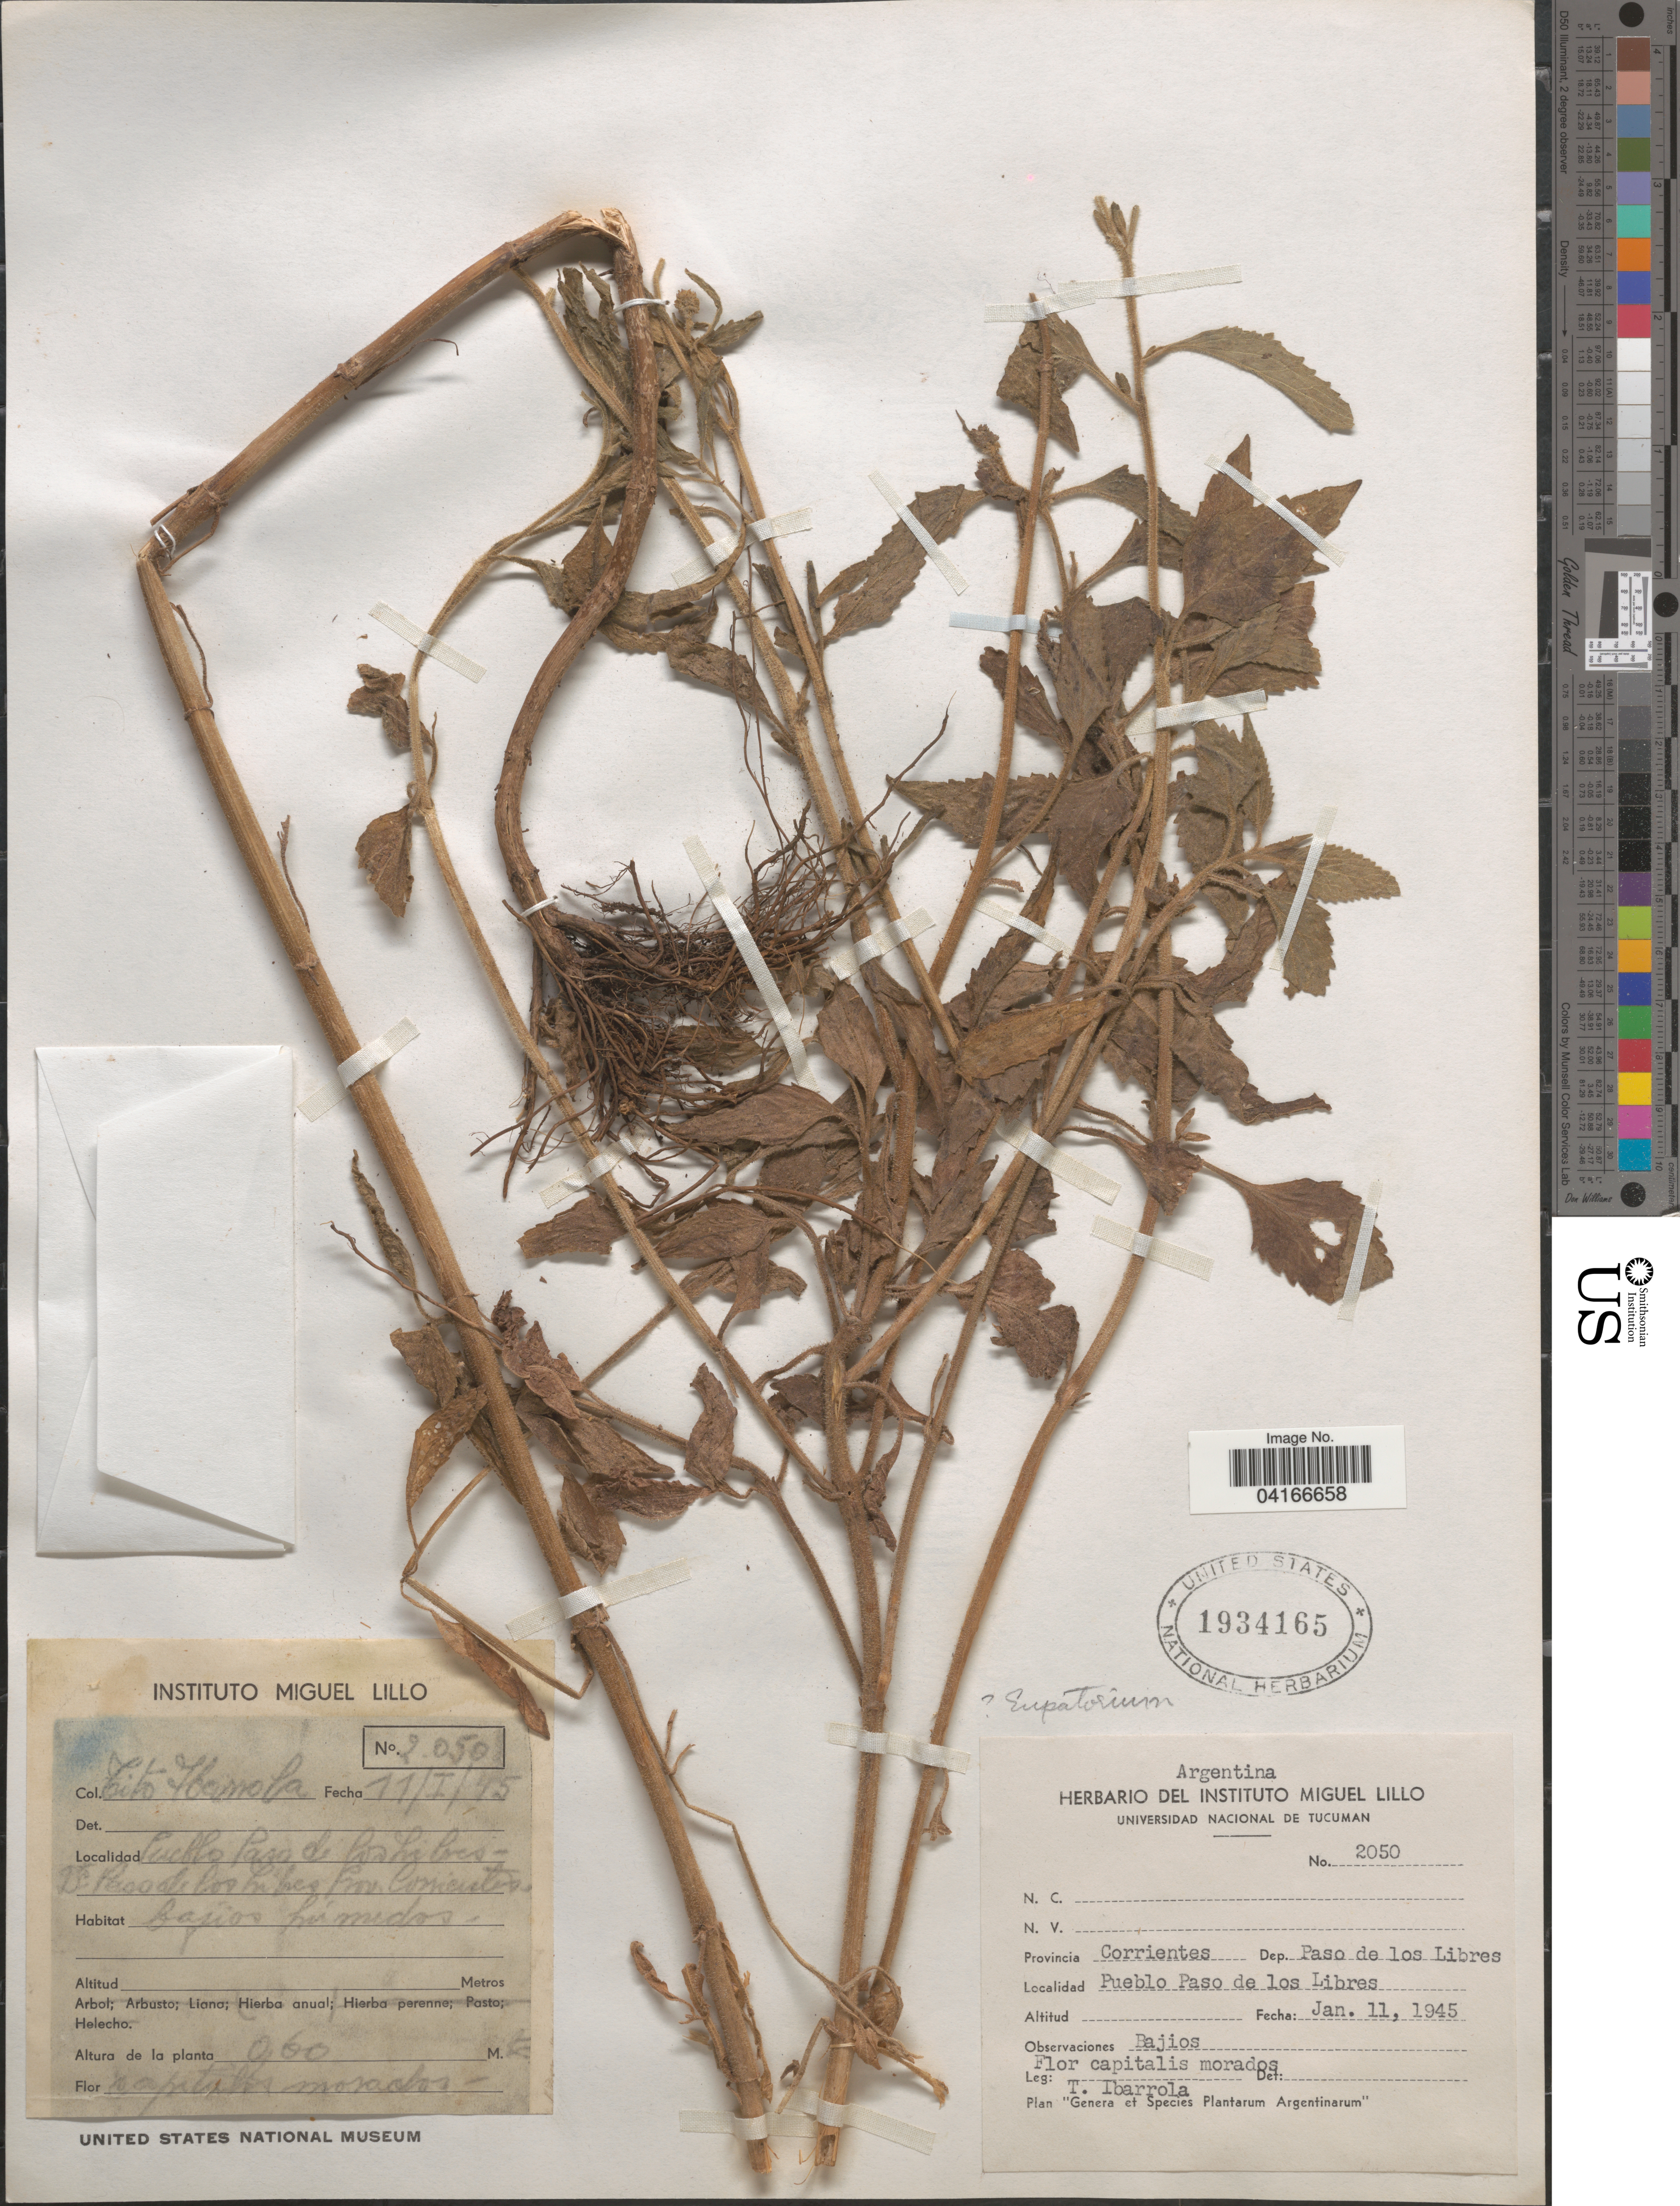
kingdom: Plantae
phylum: Tracheophyta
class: Magnoliopsida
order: Asterales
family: Asteraceae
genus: Eupatorium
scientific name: Eupatorium sp.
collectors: T. Ibarrola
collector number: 2050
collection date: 1945-01-11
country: Argentina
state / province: Corrientes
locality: Dep. Paso de los Libres. Pueblo Paso de los Libres.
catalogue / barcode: US 1934165